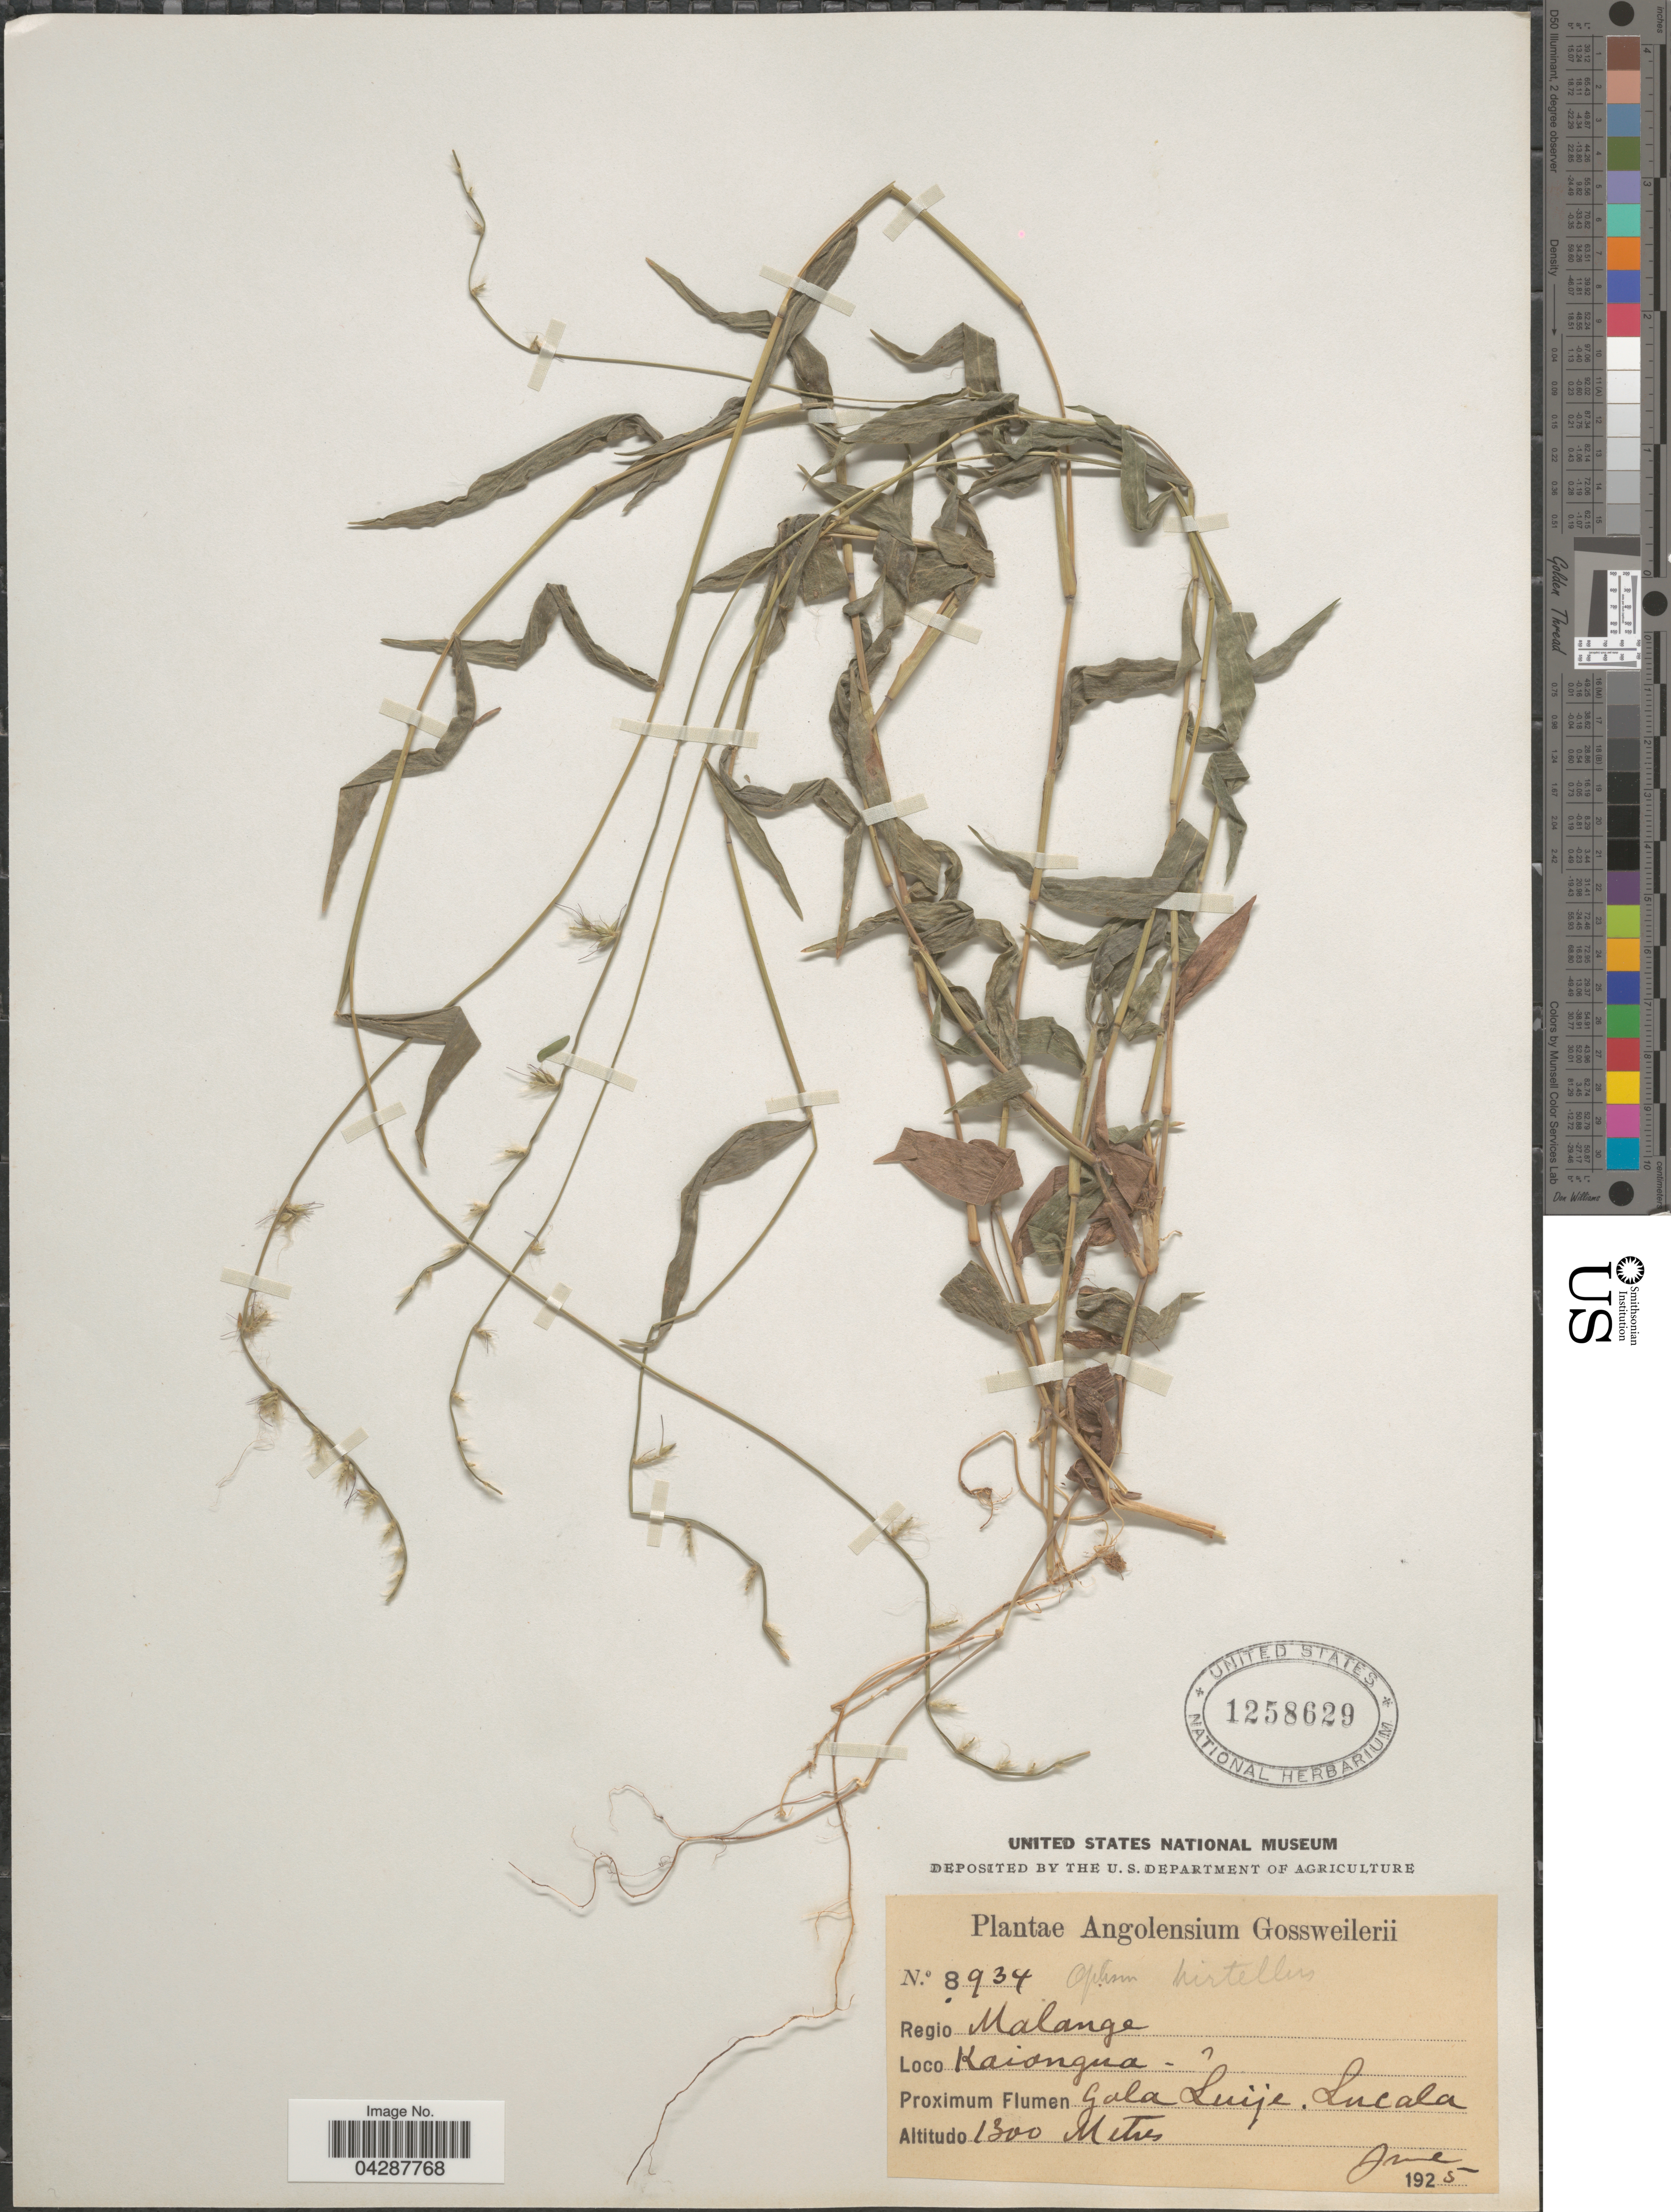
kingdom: Plantae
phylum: Tracheophyta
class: Liliopsida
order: Poales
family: Poaceae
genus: Oplismenus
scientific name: Oplismenus hirtellus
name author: (L.) P. Beauv.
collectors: -. Gossweiler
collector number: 8934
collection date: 1925-06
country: Angola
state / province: Malange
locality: Regio Malange. Kaiongua. Proximum Flumen Gala Luije. Lucala.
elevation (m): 1300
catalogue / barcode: US 1258629